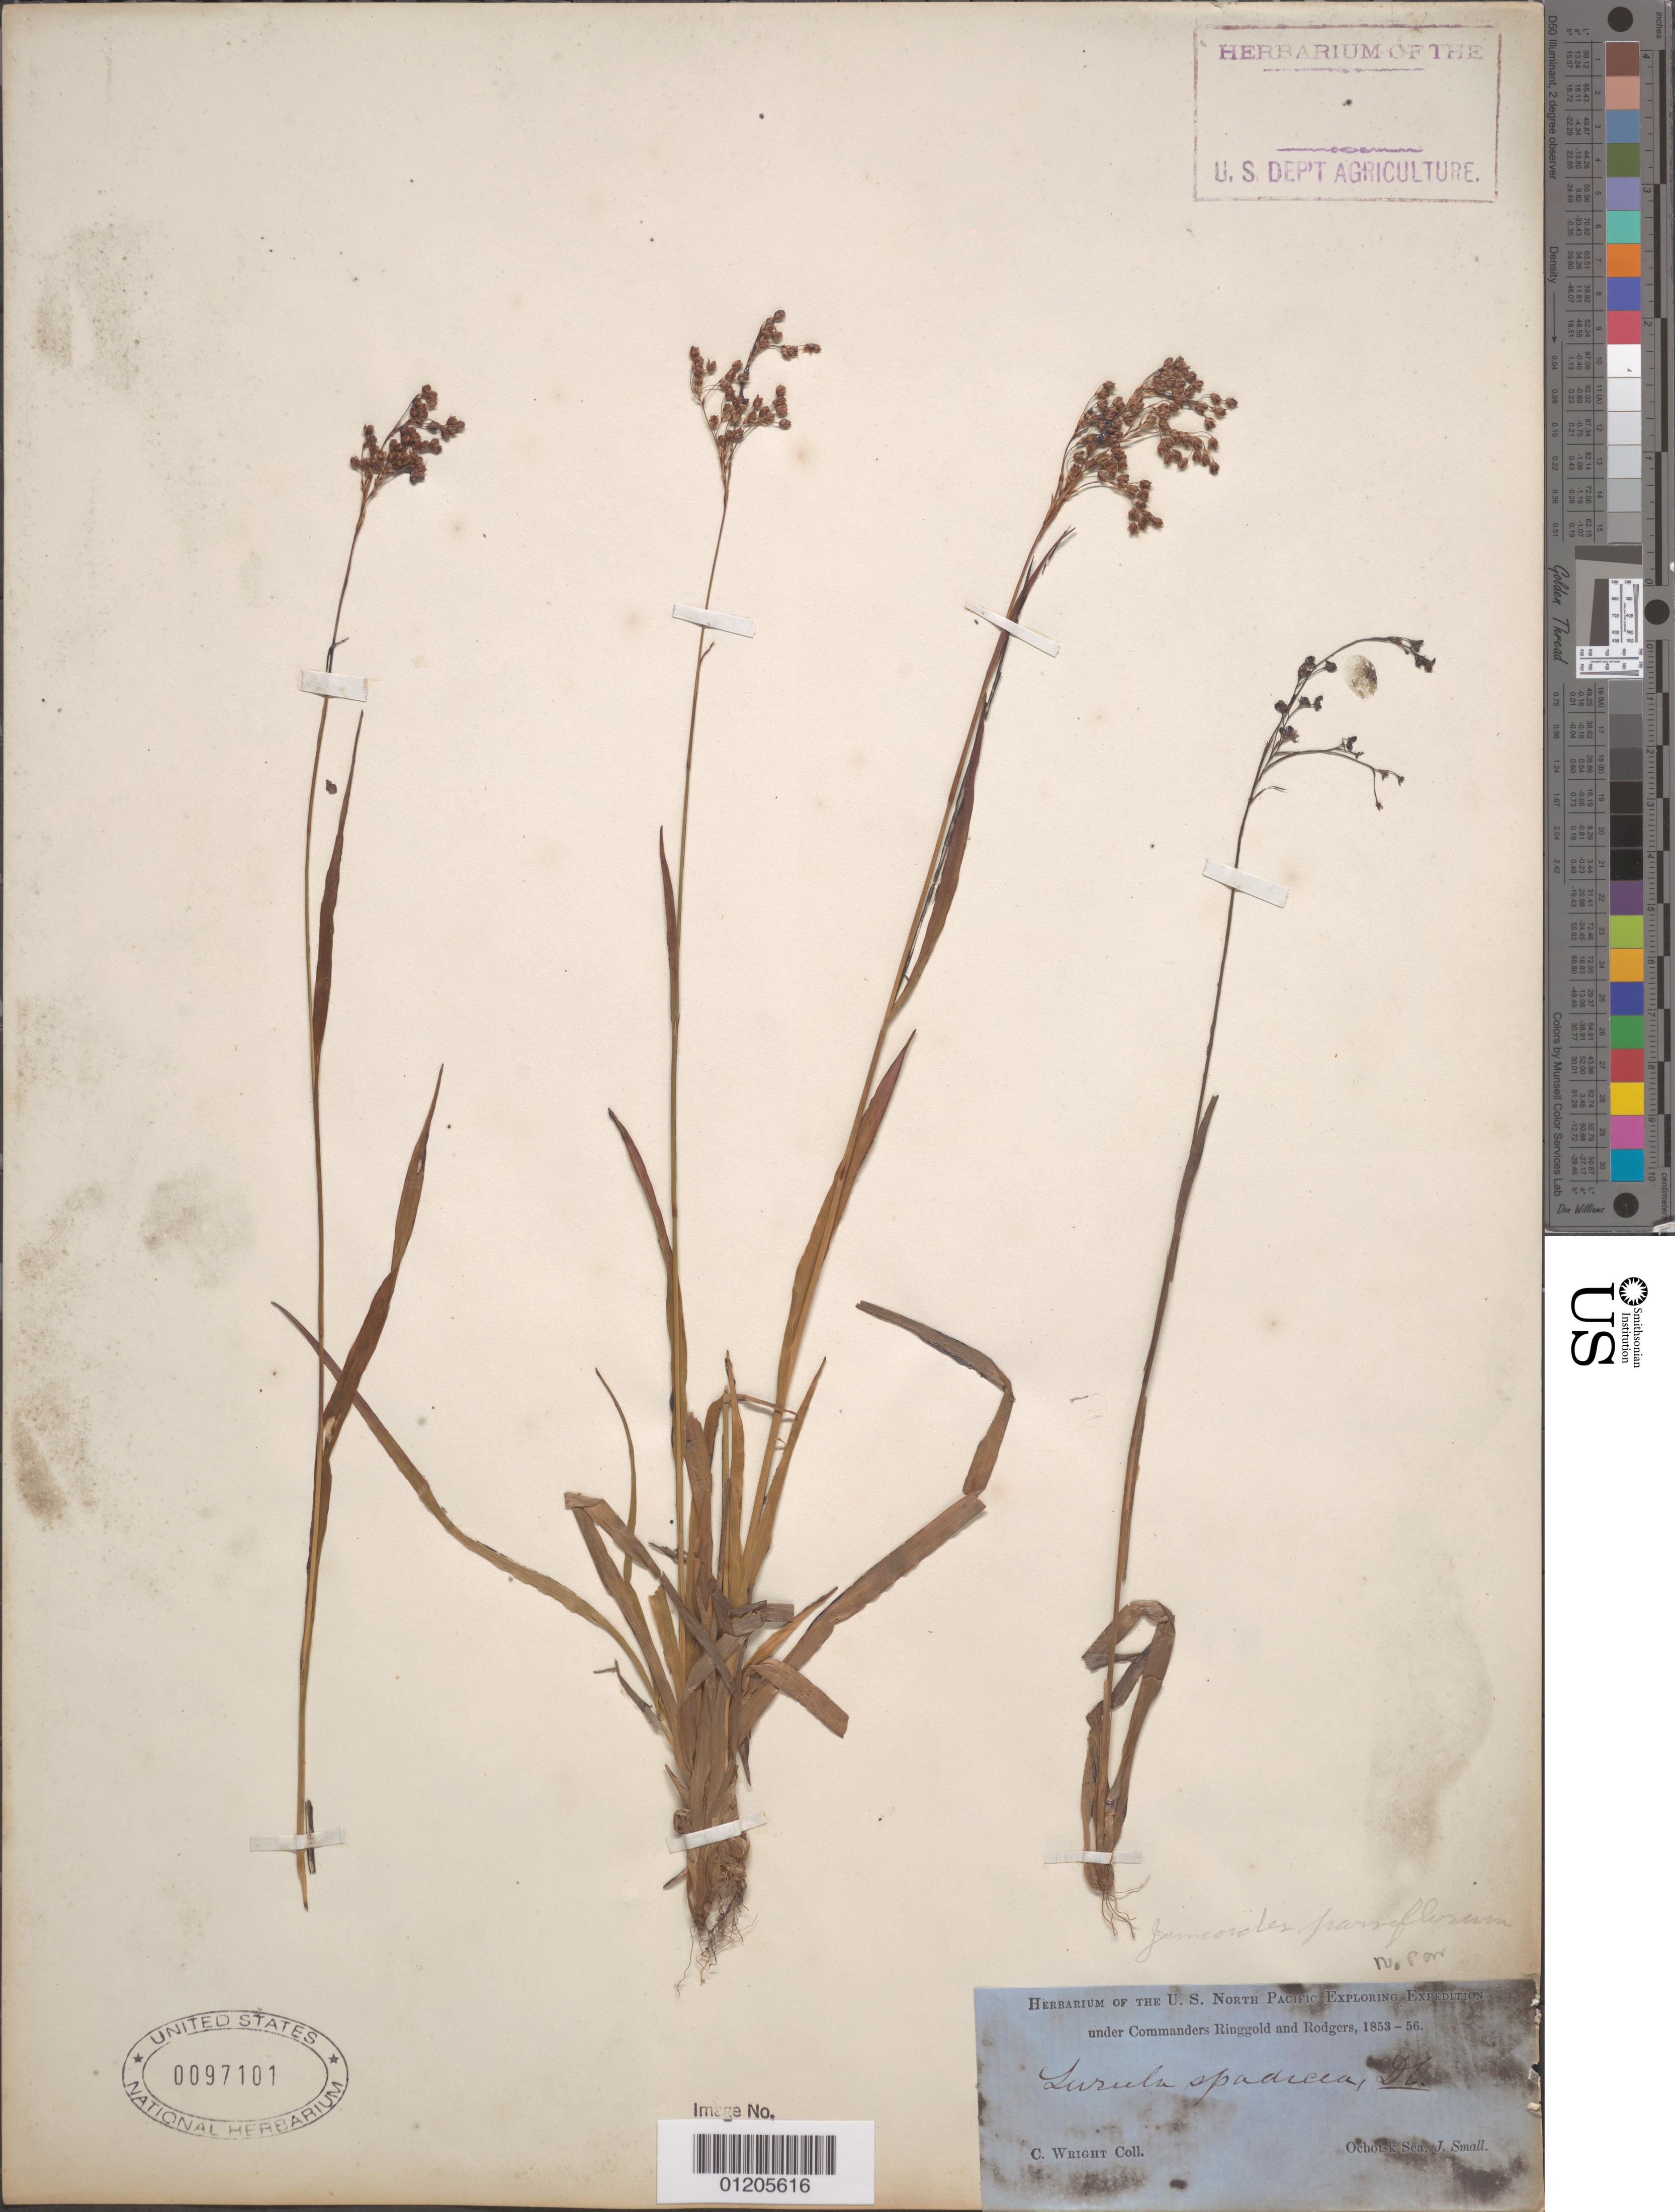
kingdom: Plantae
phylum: Tracheophyta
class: Liliopsida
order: Poales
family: Juncaceae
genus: Luzula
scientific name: Luzula spadicea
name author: DC.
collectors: C. Wright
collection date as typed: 1853 to -- --- 1856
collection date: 1853/1856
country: Russian Federation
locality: Ochotsk Sea.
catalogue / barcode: US 97101